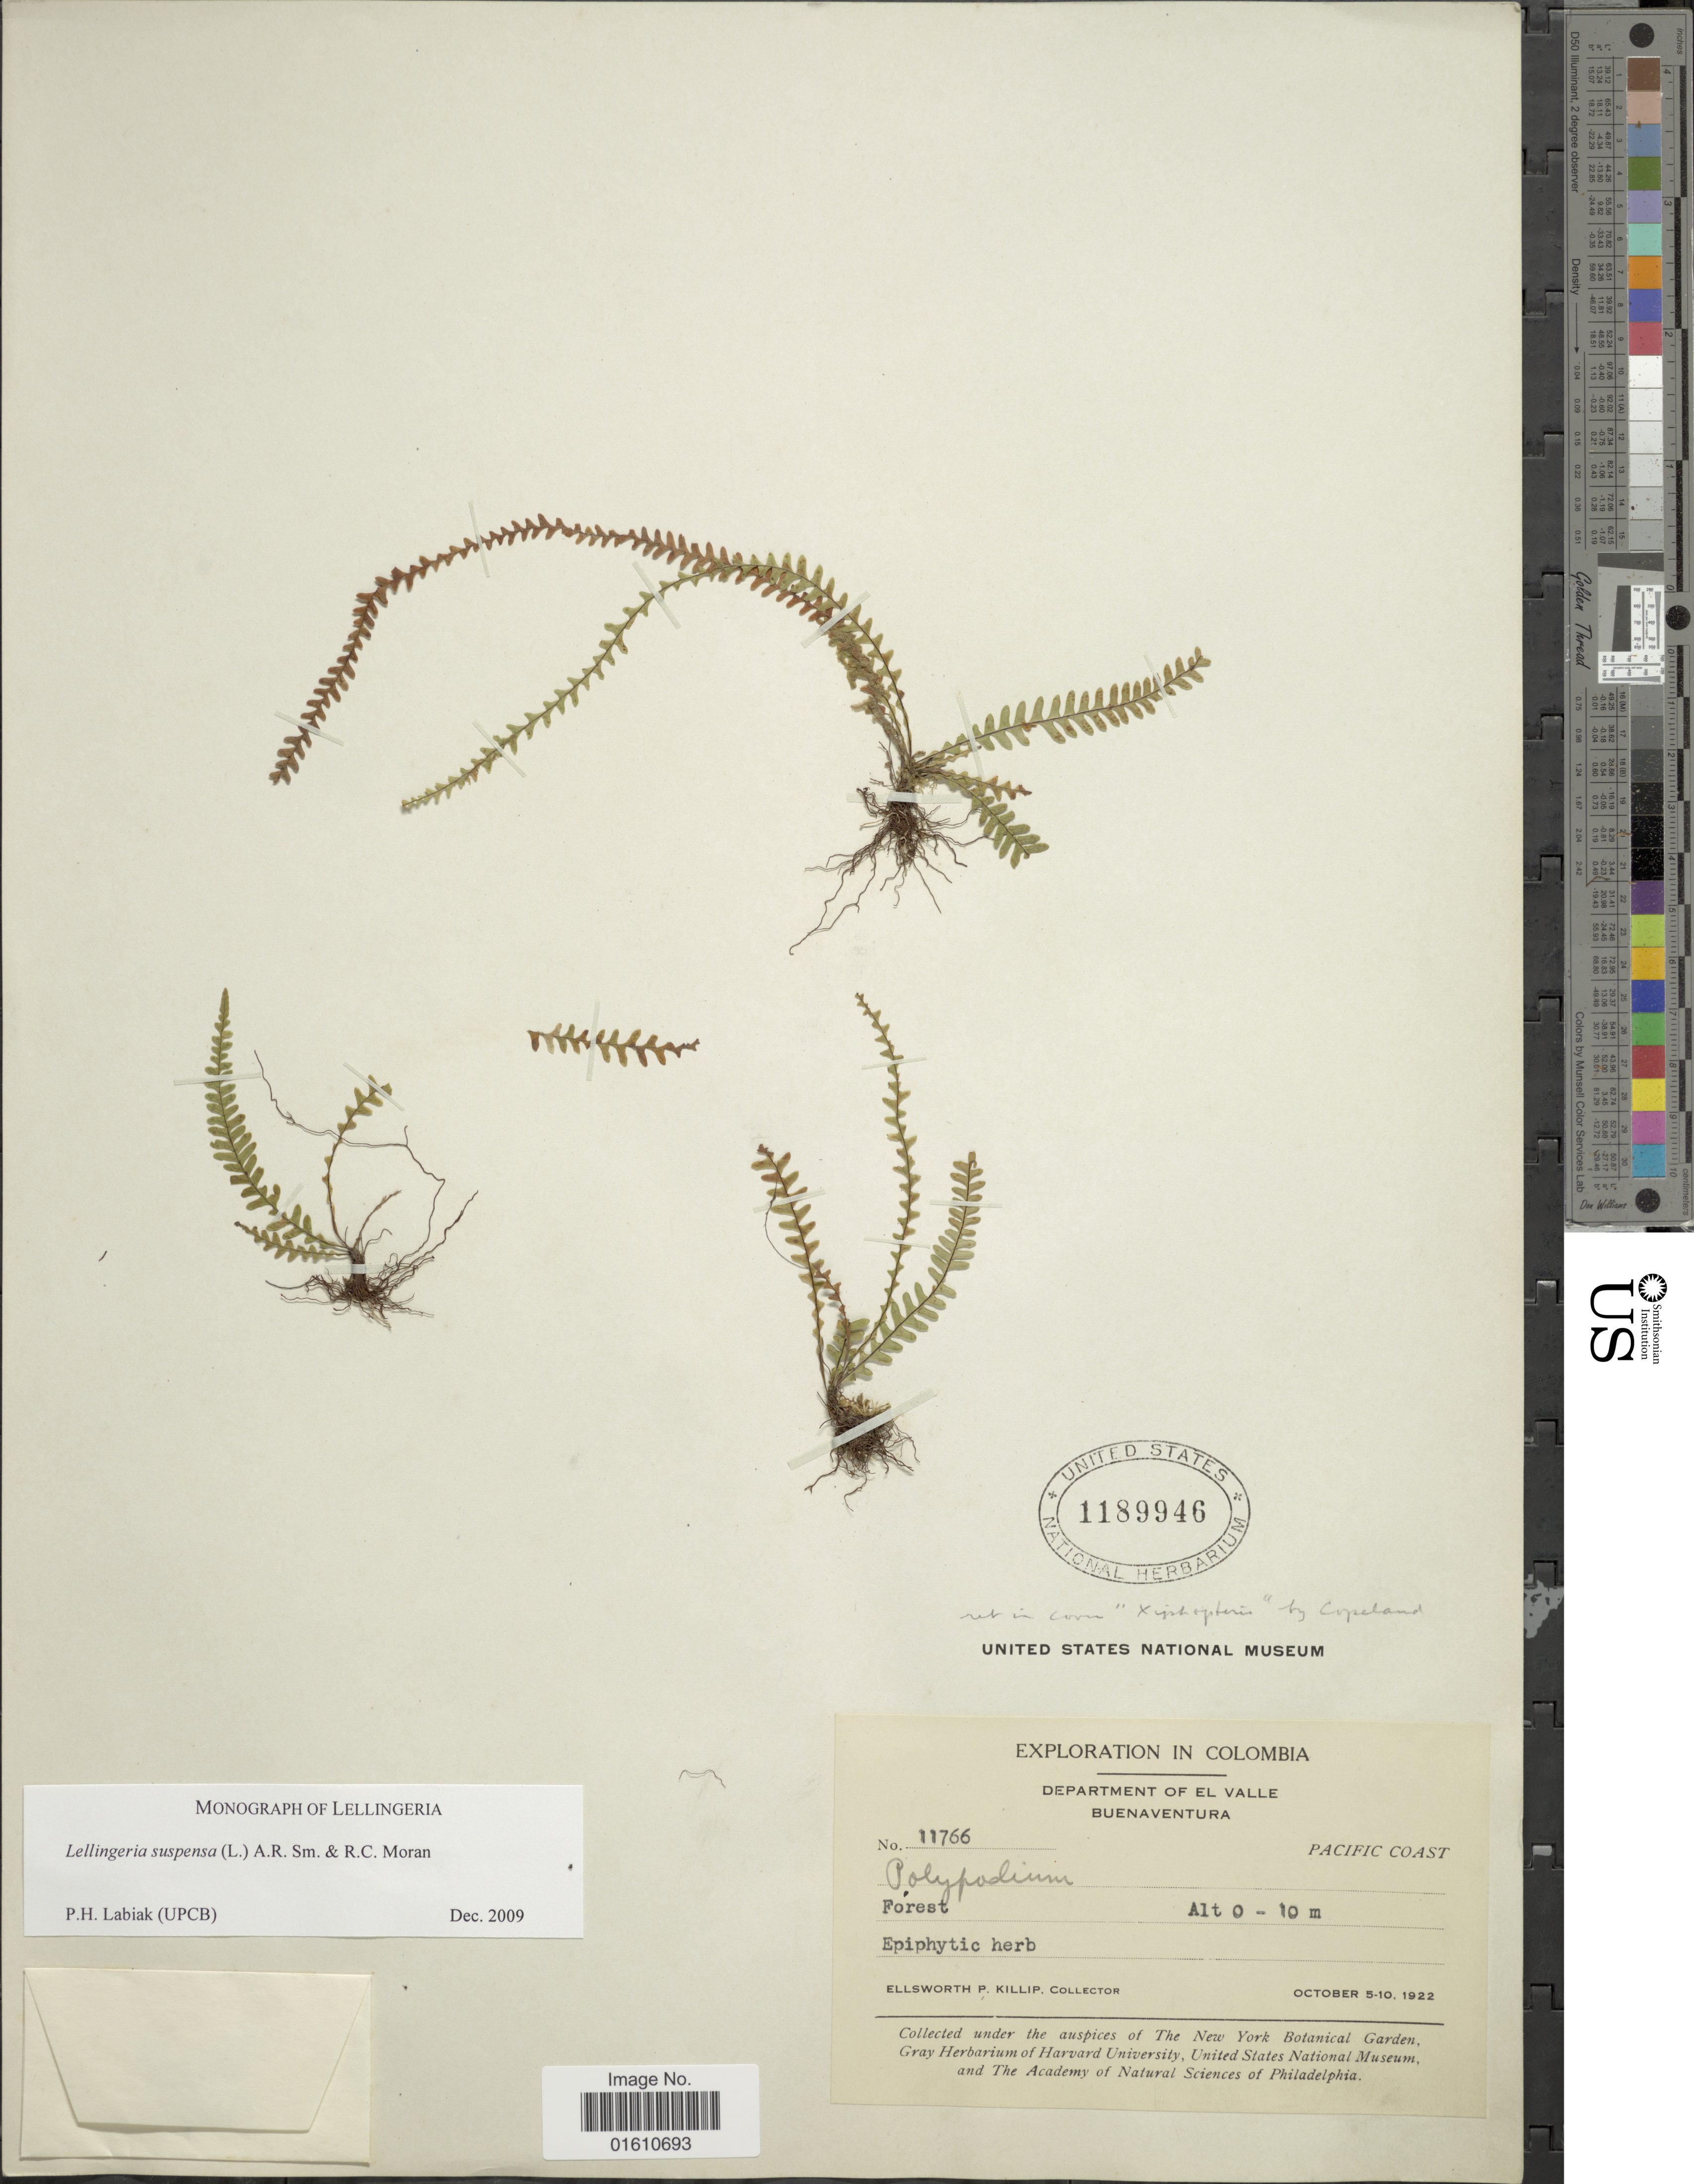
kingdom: Plantae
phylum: Tracheophyta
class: Polypodiopsida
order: Polypodiales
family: Polypodiaceae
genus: Lellingeria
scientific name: Lellingeria suspensa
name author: (L.) A.R. Sm. & R.C. Moran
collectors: E. P. Killip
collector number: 11766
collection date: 1922-10-05/1922-10-10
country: Colombia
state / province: Valle del Cauca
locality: Department of El Valle, Buenaventura, Pacific coast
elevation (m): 0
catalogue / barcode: US 1189946